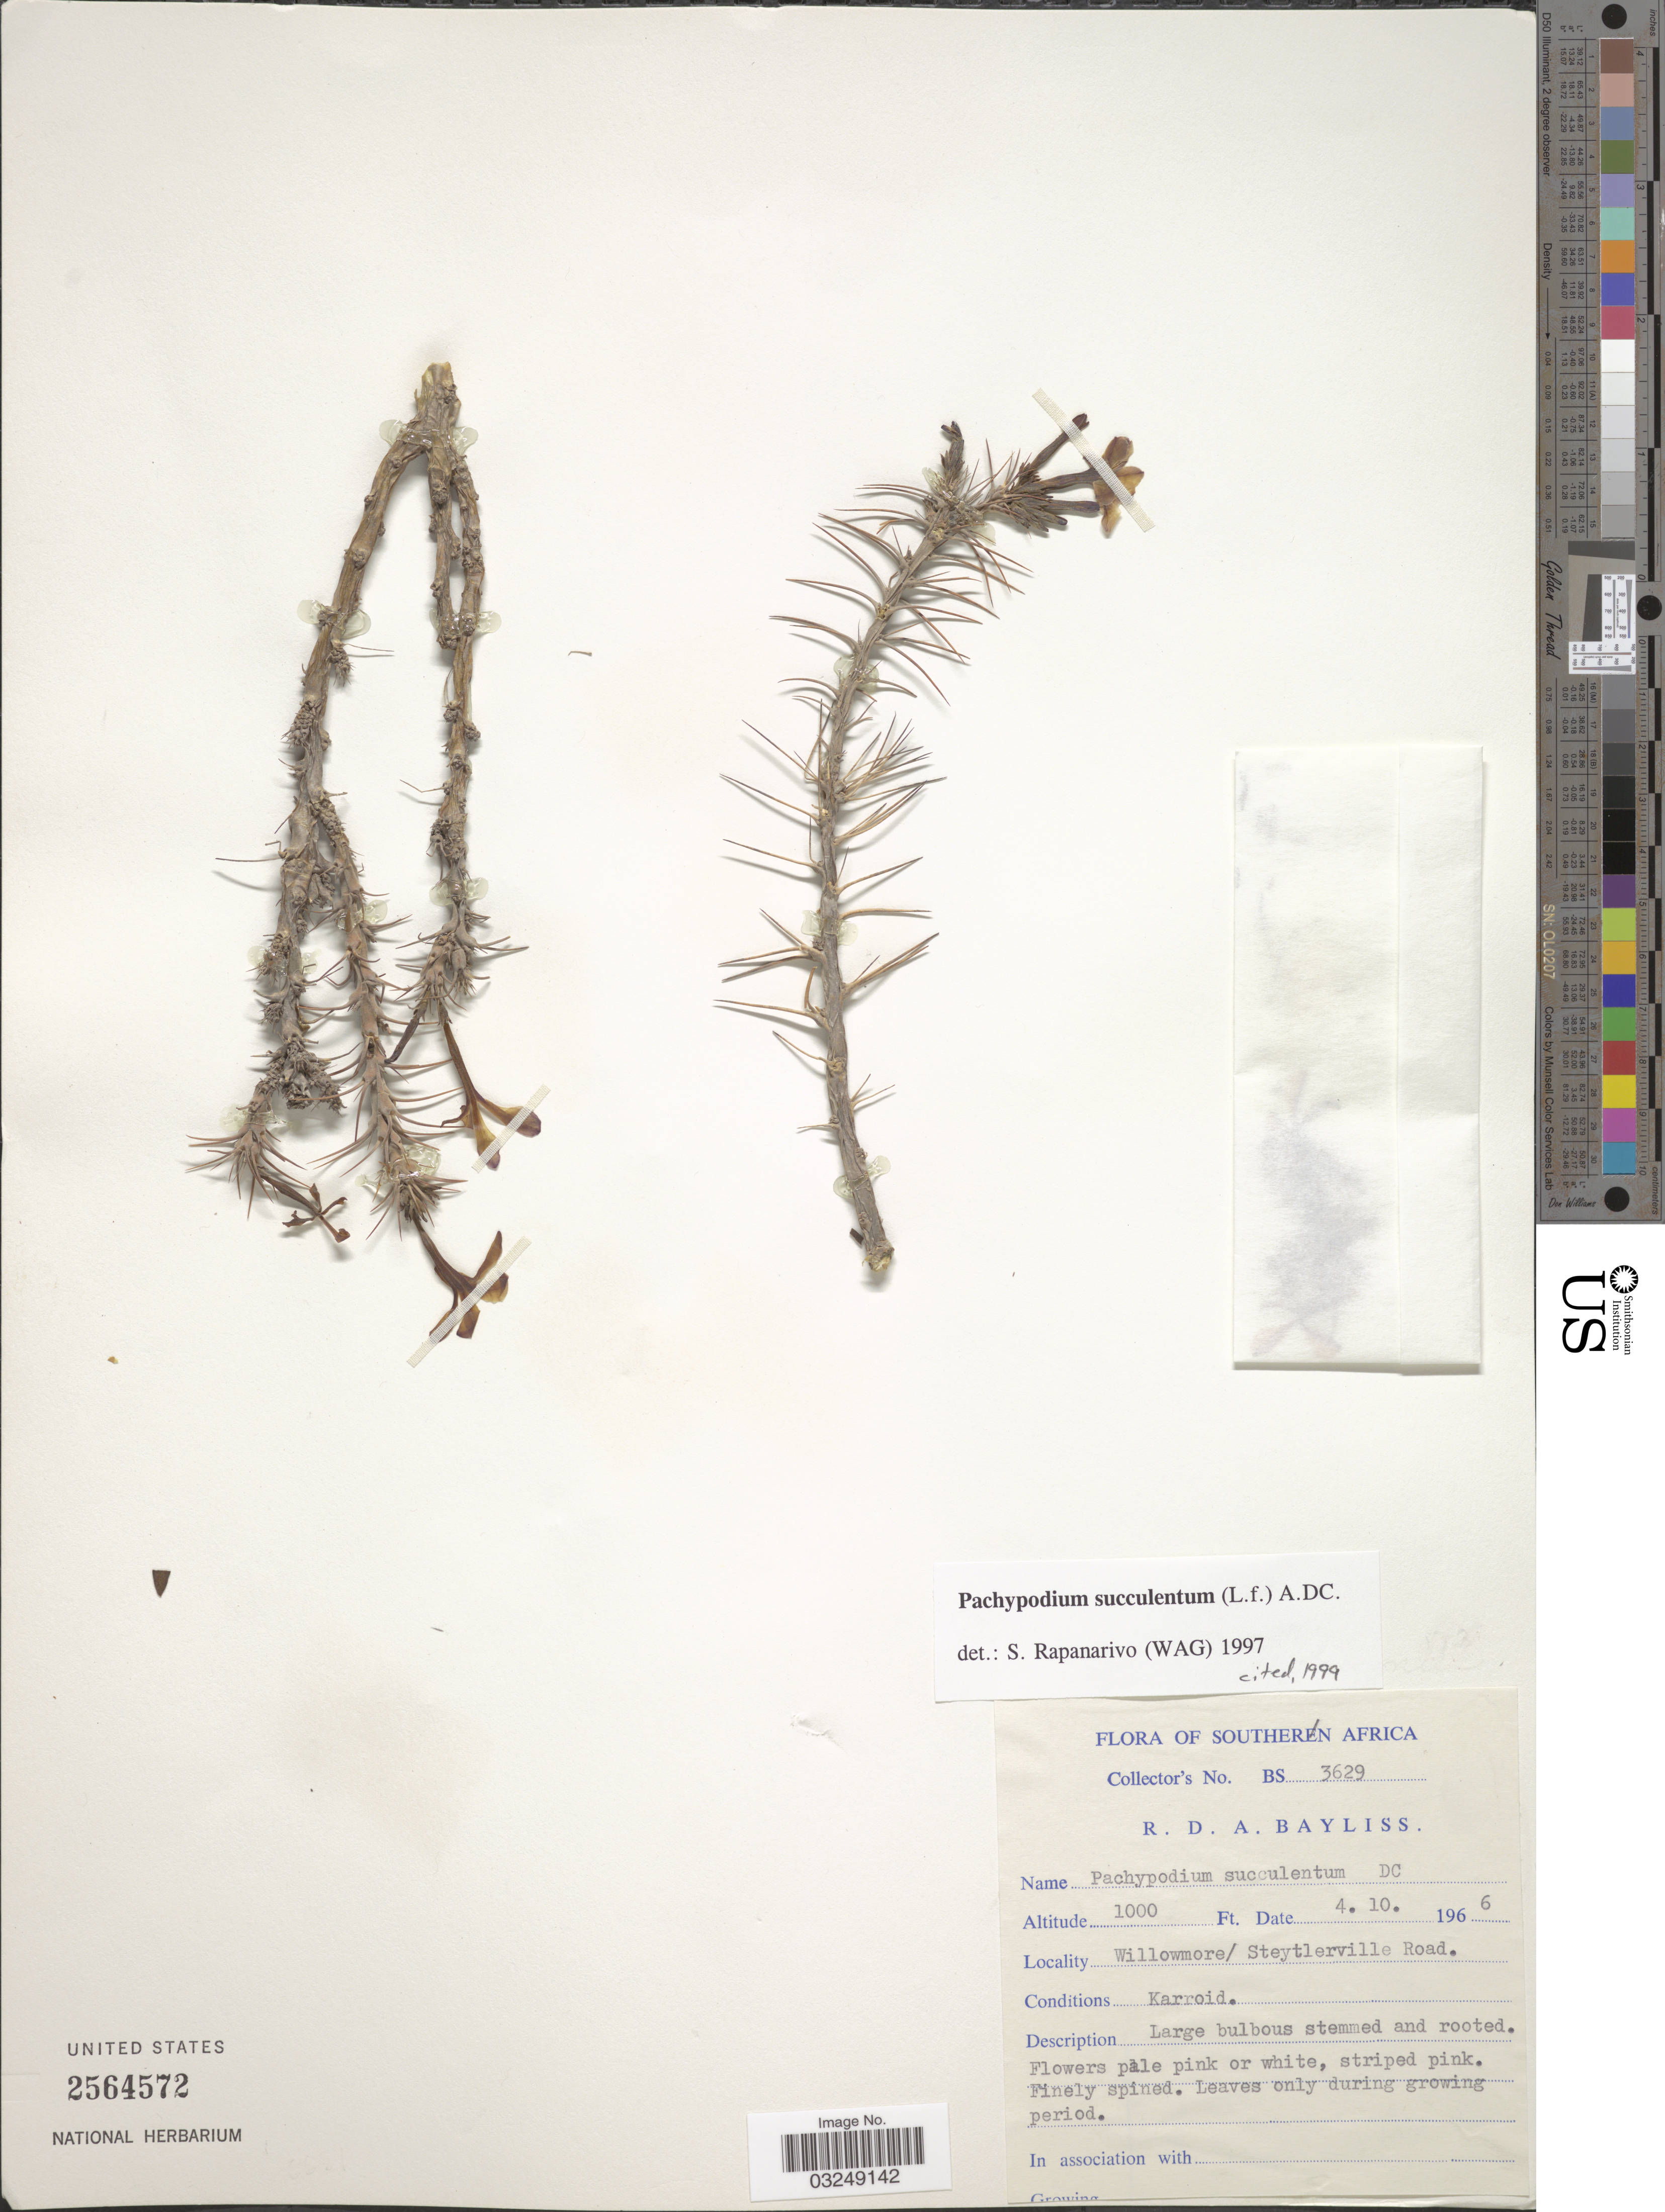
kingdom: Plantae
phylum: Tracheophyta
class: Magnoliopsida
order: Gentianales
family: Apocynaceae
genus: Pachypodium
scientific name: Pachypodium succulentum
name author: (L. f.) Sweet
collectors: R. Bayliss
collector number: BS 3629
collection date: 1966-10-04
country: South Africa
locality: Southern Africa. Willowmore/ Steytlerville Road.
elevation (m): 305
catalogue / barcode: US 2564572